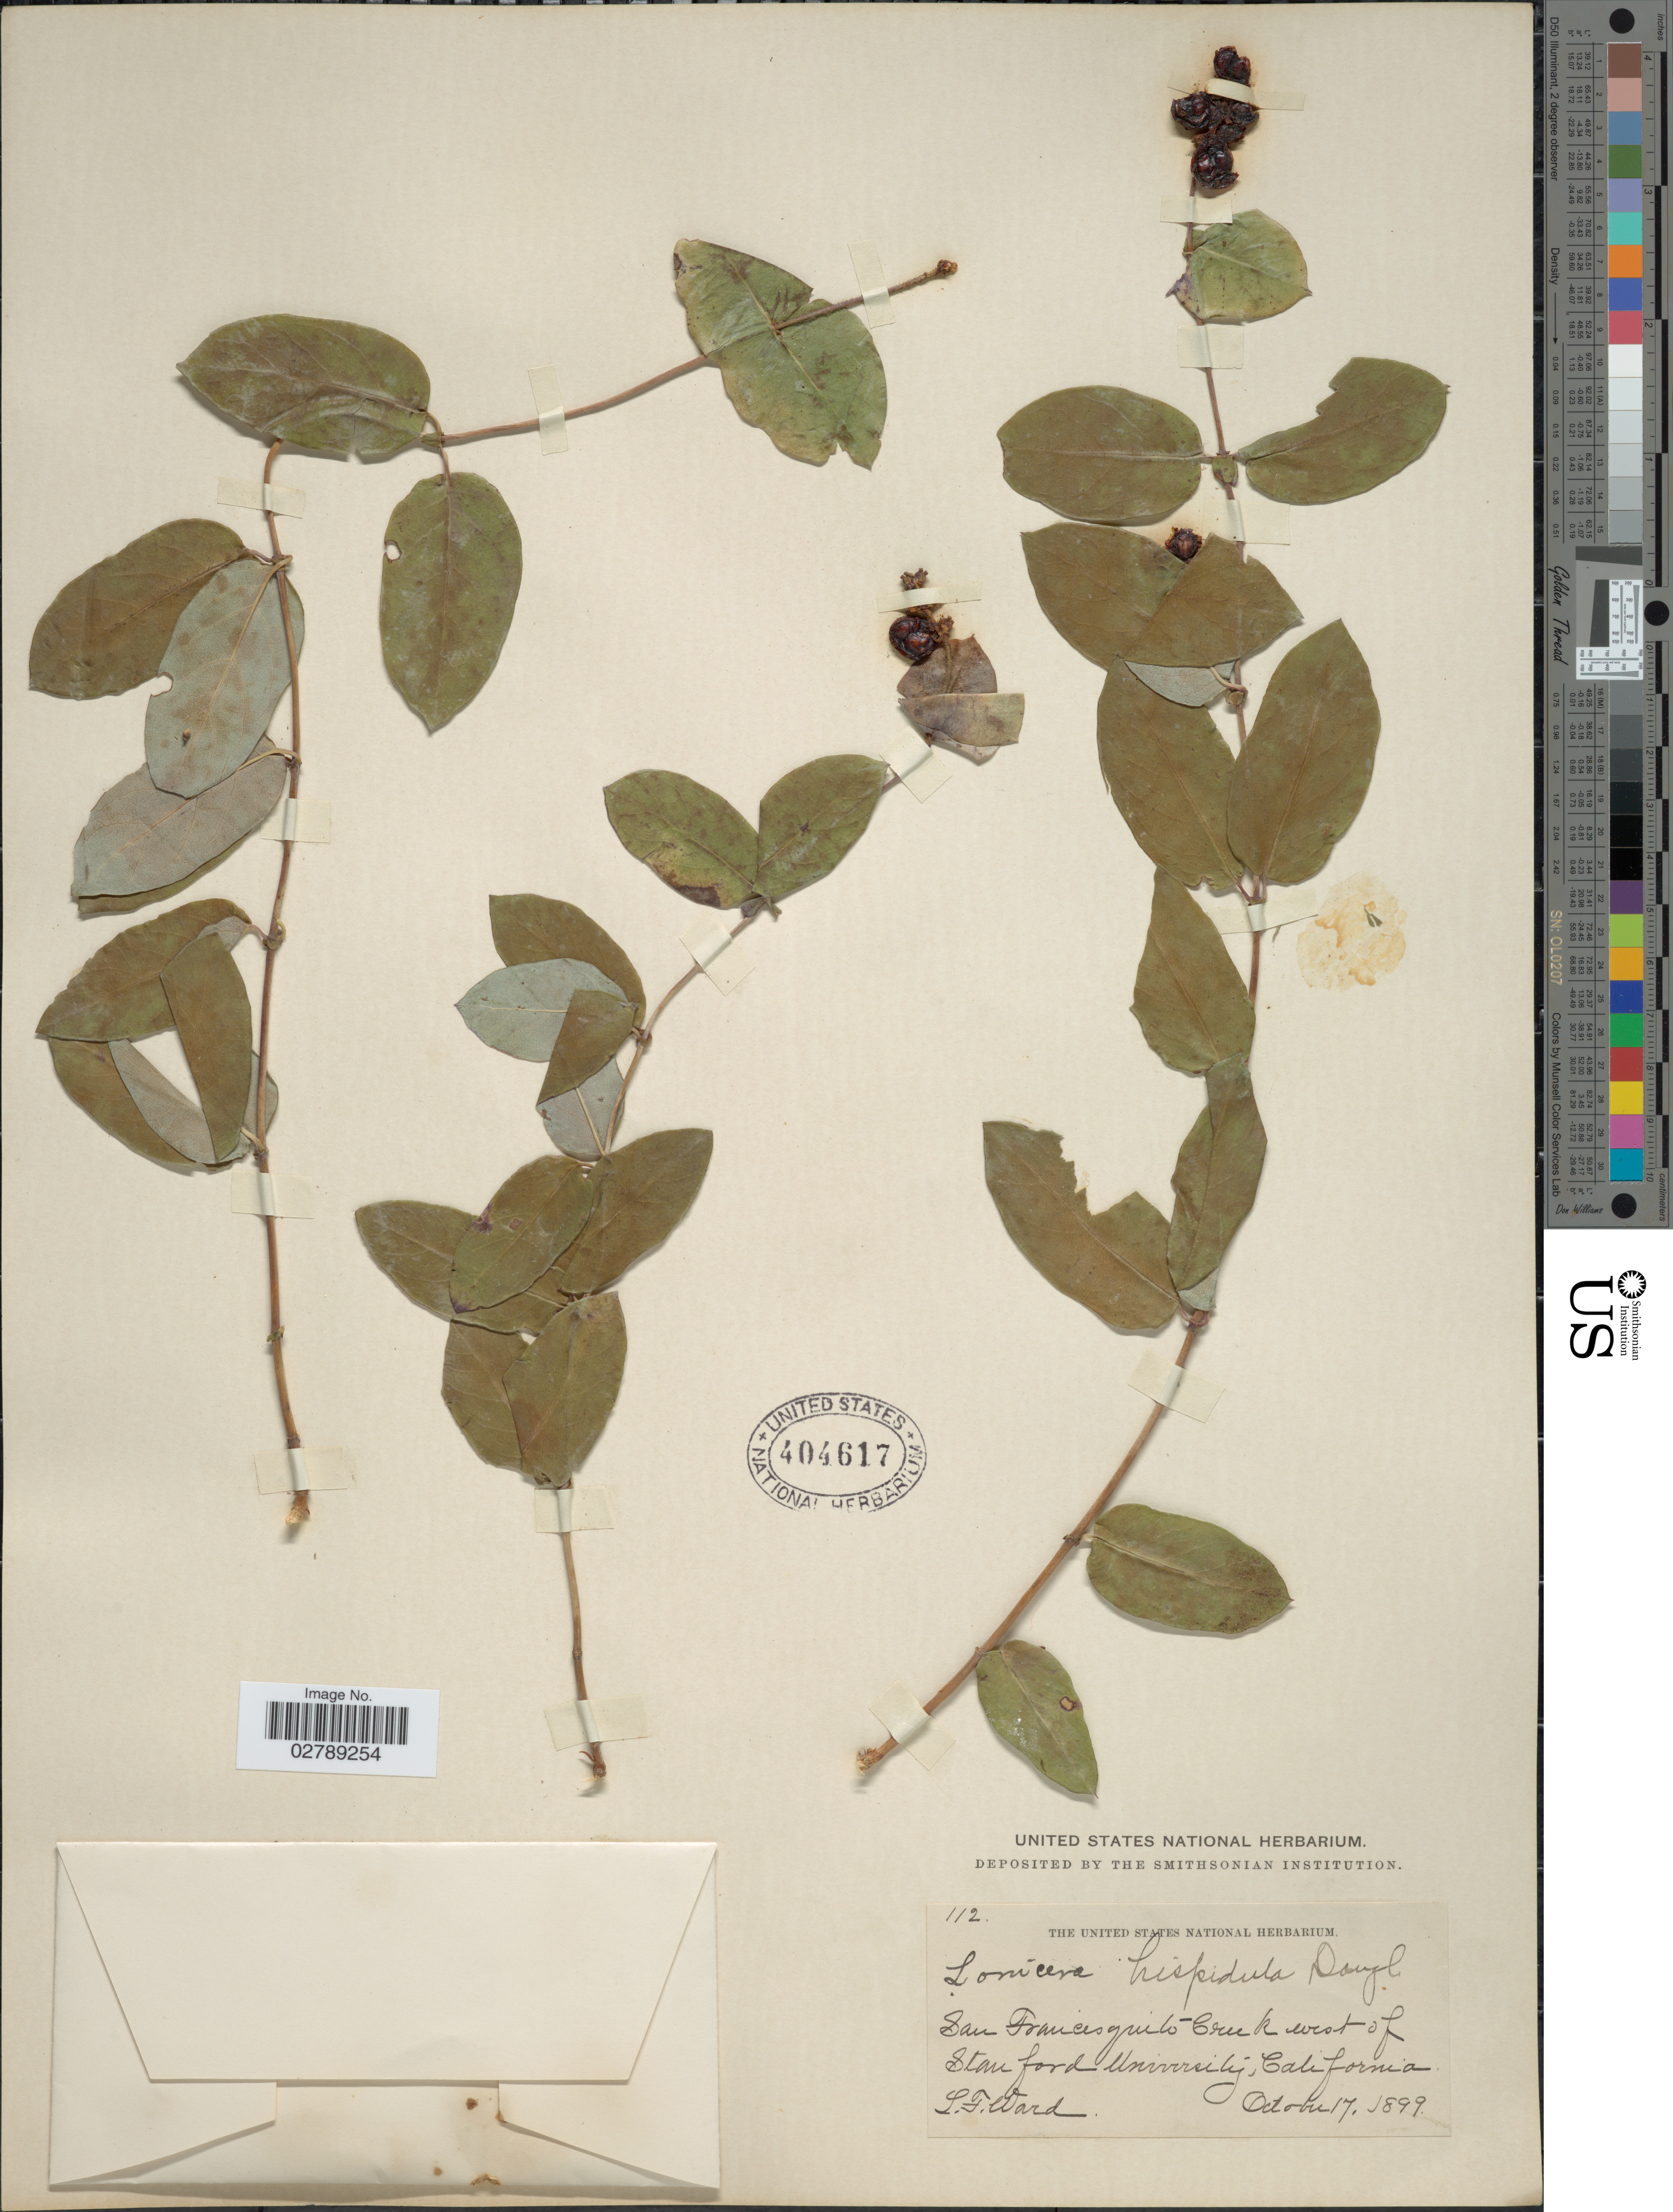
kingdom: Plantae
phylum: Tracheophyta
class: Magnoliopsida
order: Dipsacales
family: Caprifoliaceae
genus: Lonicera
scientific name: Lonicera hispidula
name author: Douglas ex Lindl.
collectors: L. Ward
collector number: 112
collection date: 1899-10-17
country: United States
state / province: California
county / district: Santa Clara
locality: San Francisquito Creek west of Stanford University.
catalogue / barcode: US 404617